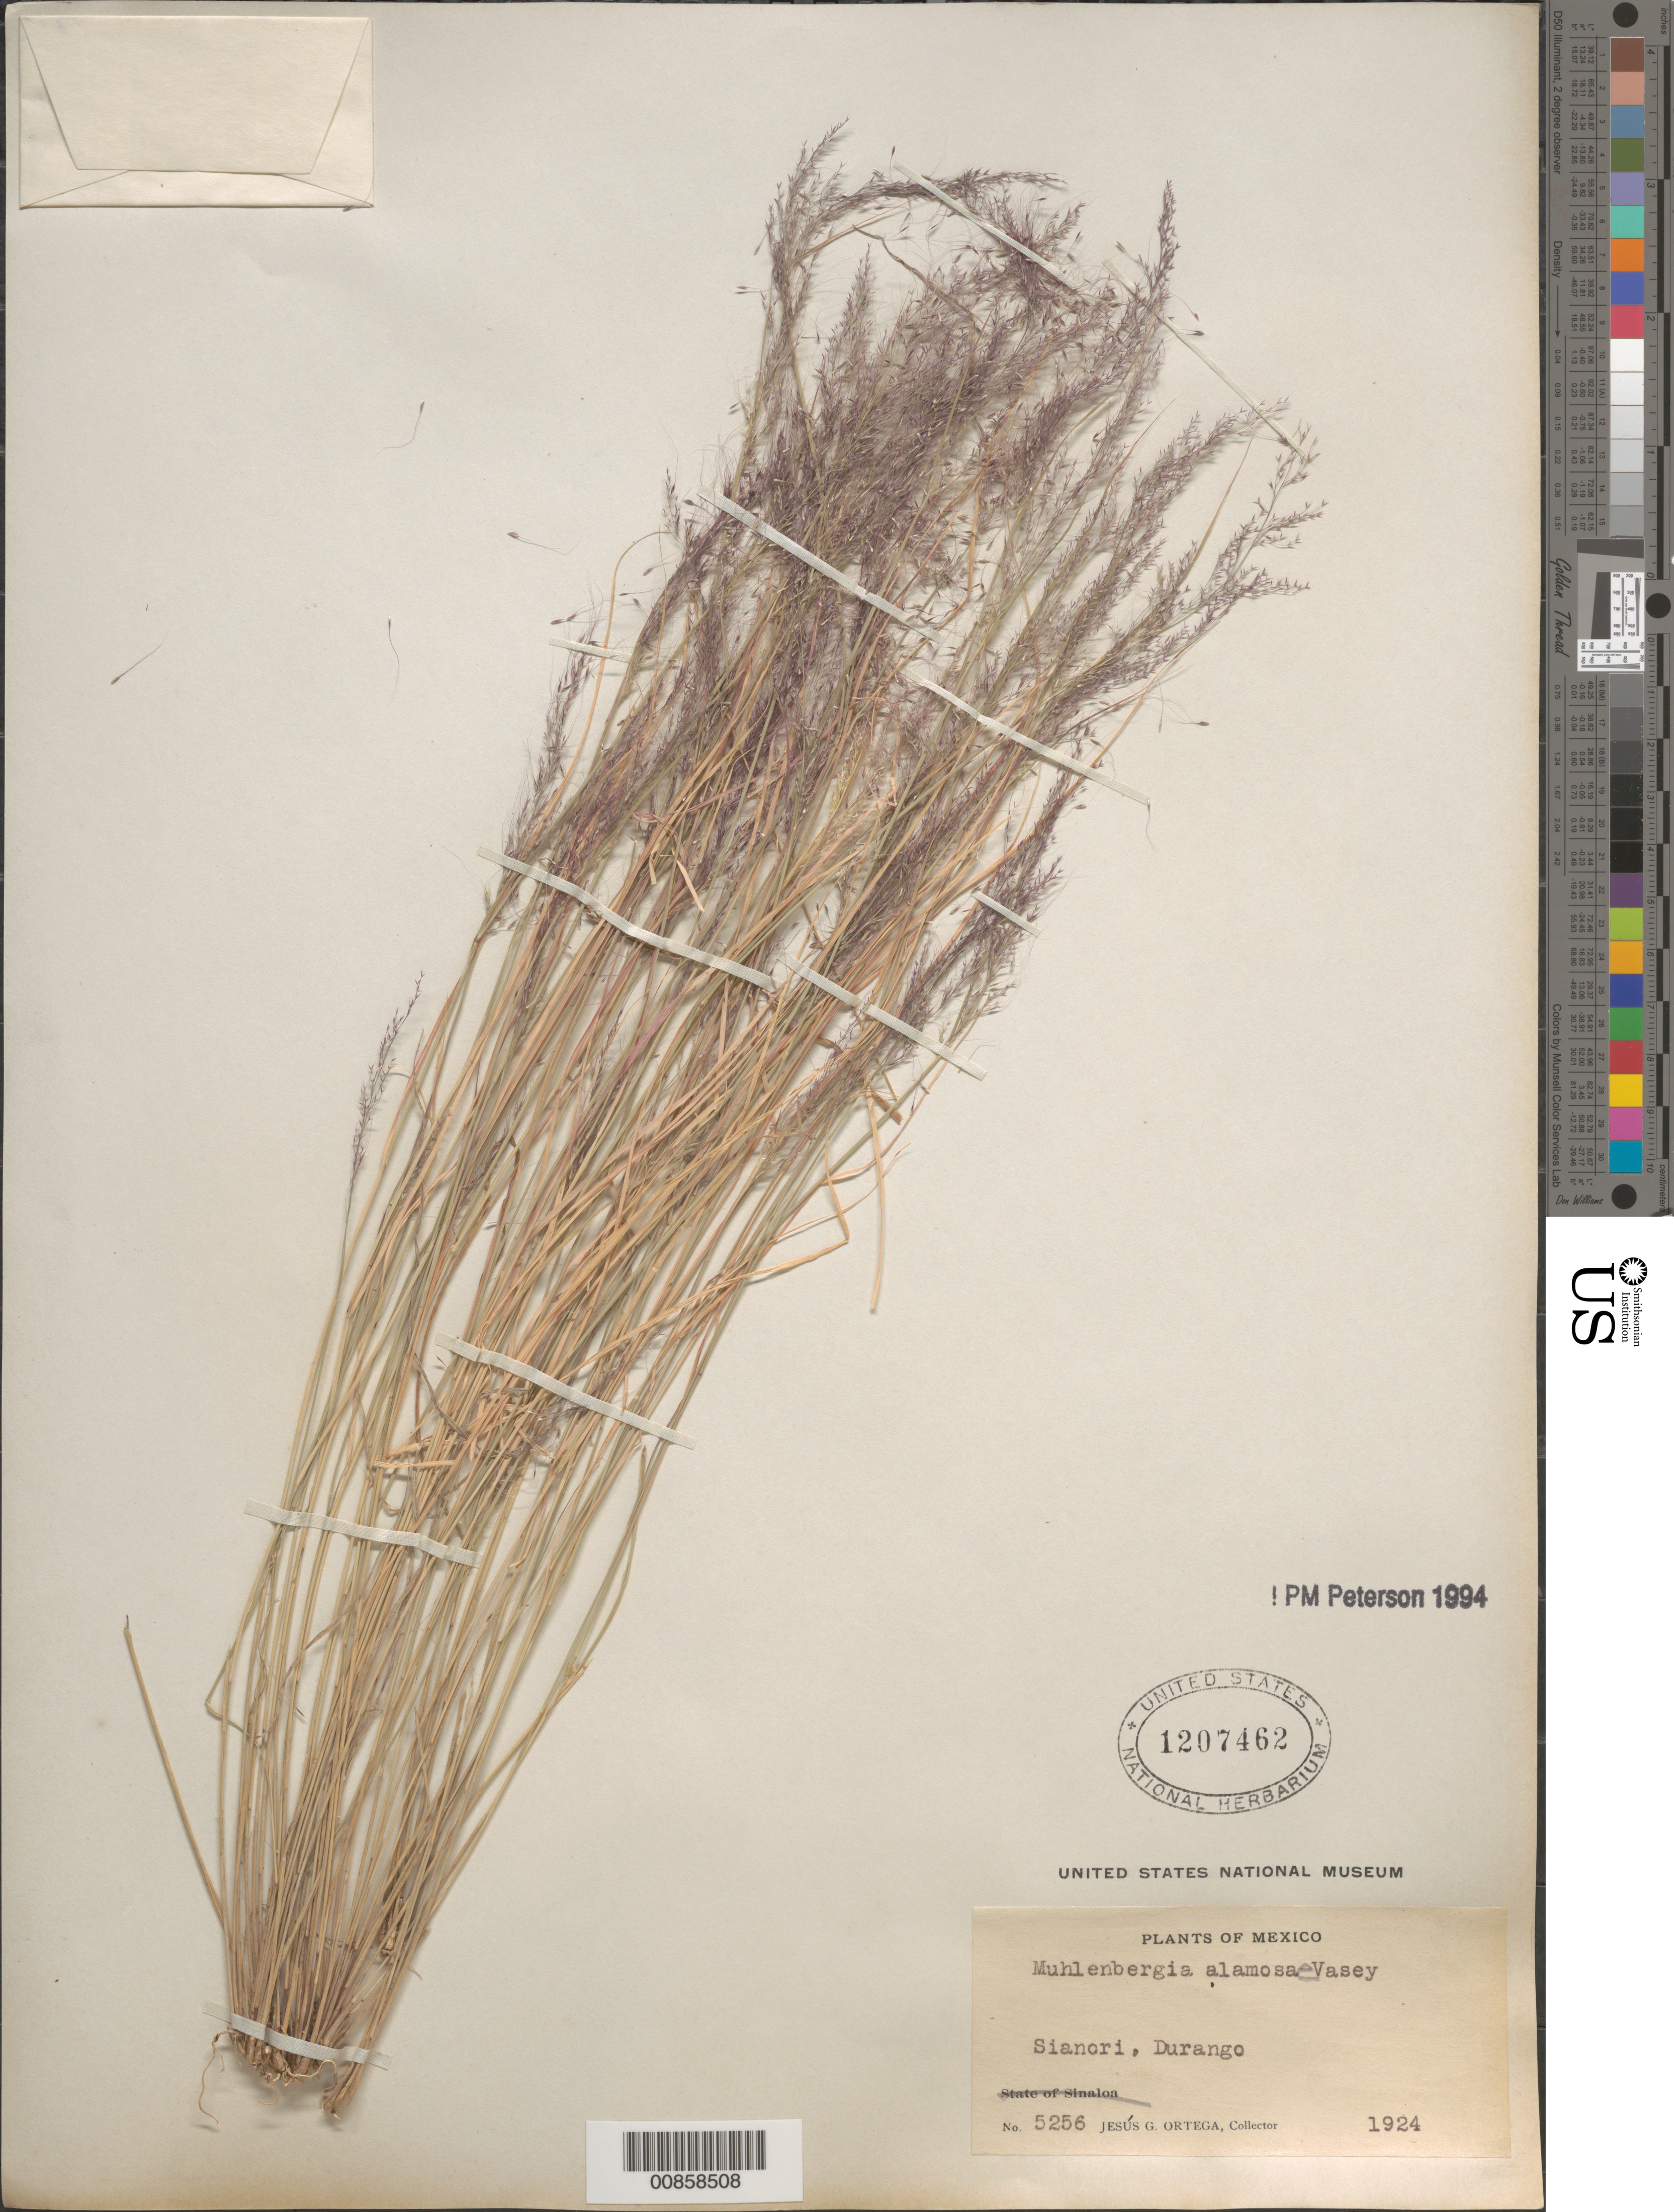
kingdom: Plantae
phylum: Tracheophyta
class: Liliopsida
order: Poales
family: Poaceae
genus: Muhlenbergia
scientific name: Muhlenbergia alamosae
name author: Vasey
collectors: J. Ortega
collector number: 5256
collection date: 1924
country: Mexico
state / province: Durango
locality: Sianori.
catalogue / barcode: US 1207462